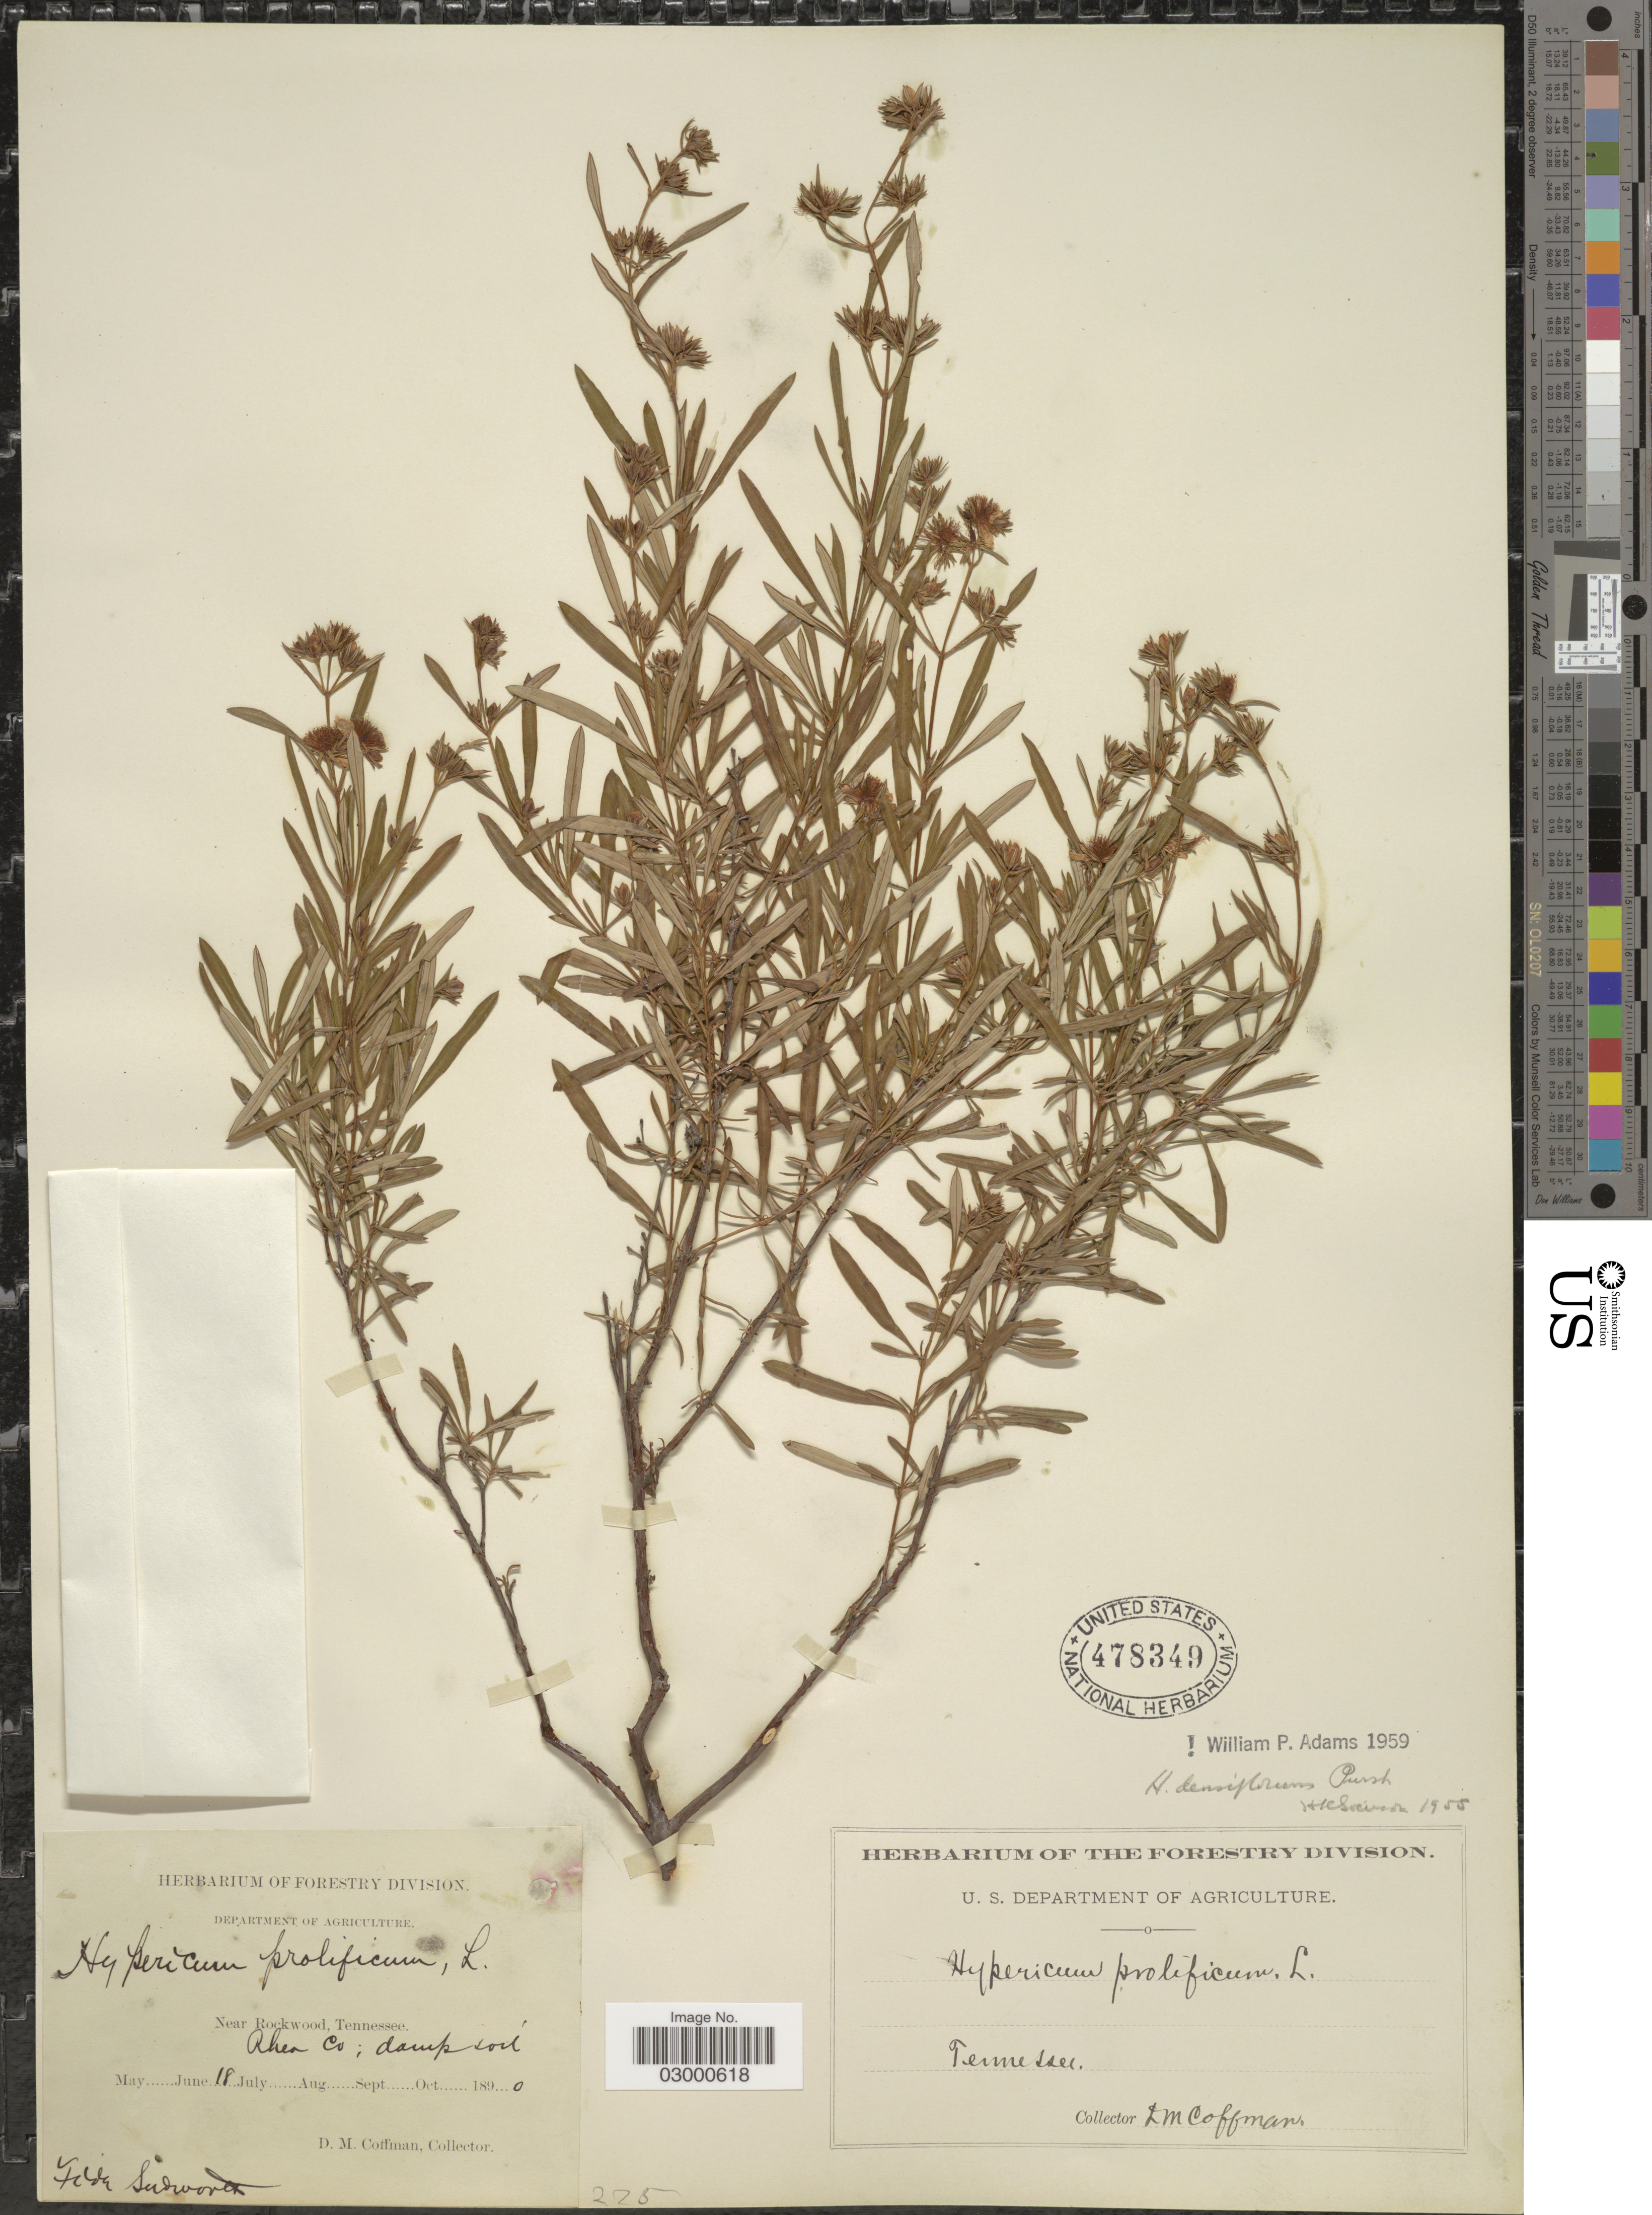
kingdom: Plantae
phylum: Tracheophyta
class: Magnoliopsida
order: Malpighiales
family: Hypericaceae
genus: Hypericum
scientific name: Hypericum densiflorum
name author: Pursh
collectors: D. M. Coffman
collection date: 1890-07-18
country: United States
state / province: Tennessee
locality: Near Rockwood, Rhea Co.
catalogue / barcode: US 478349